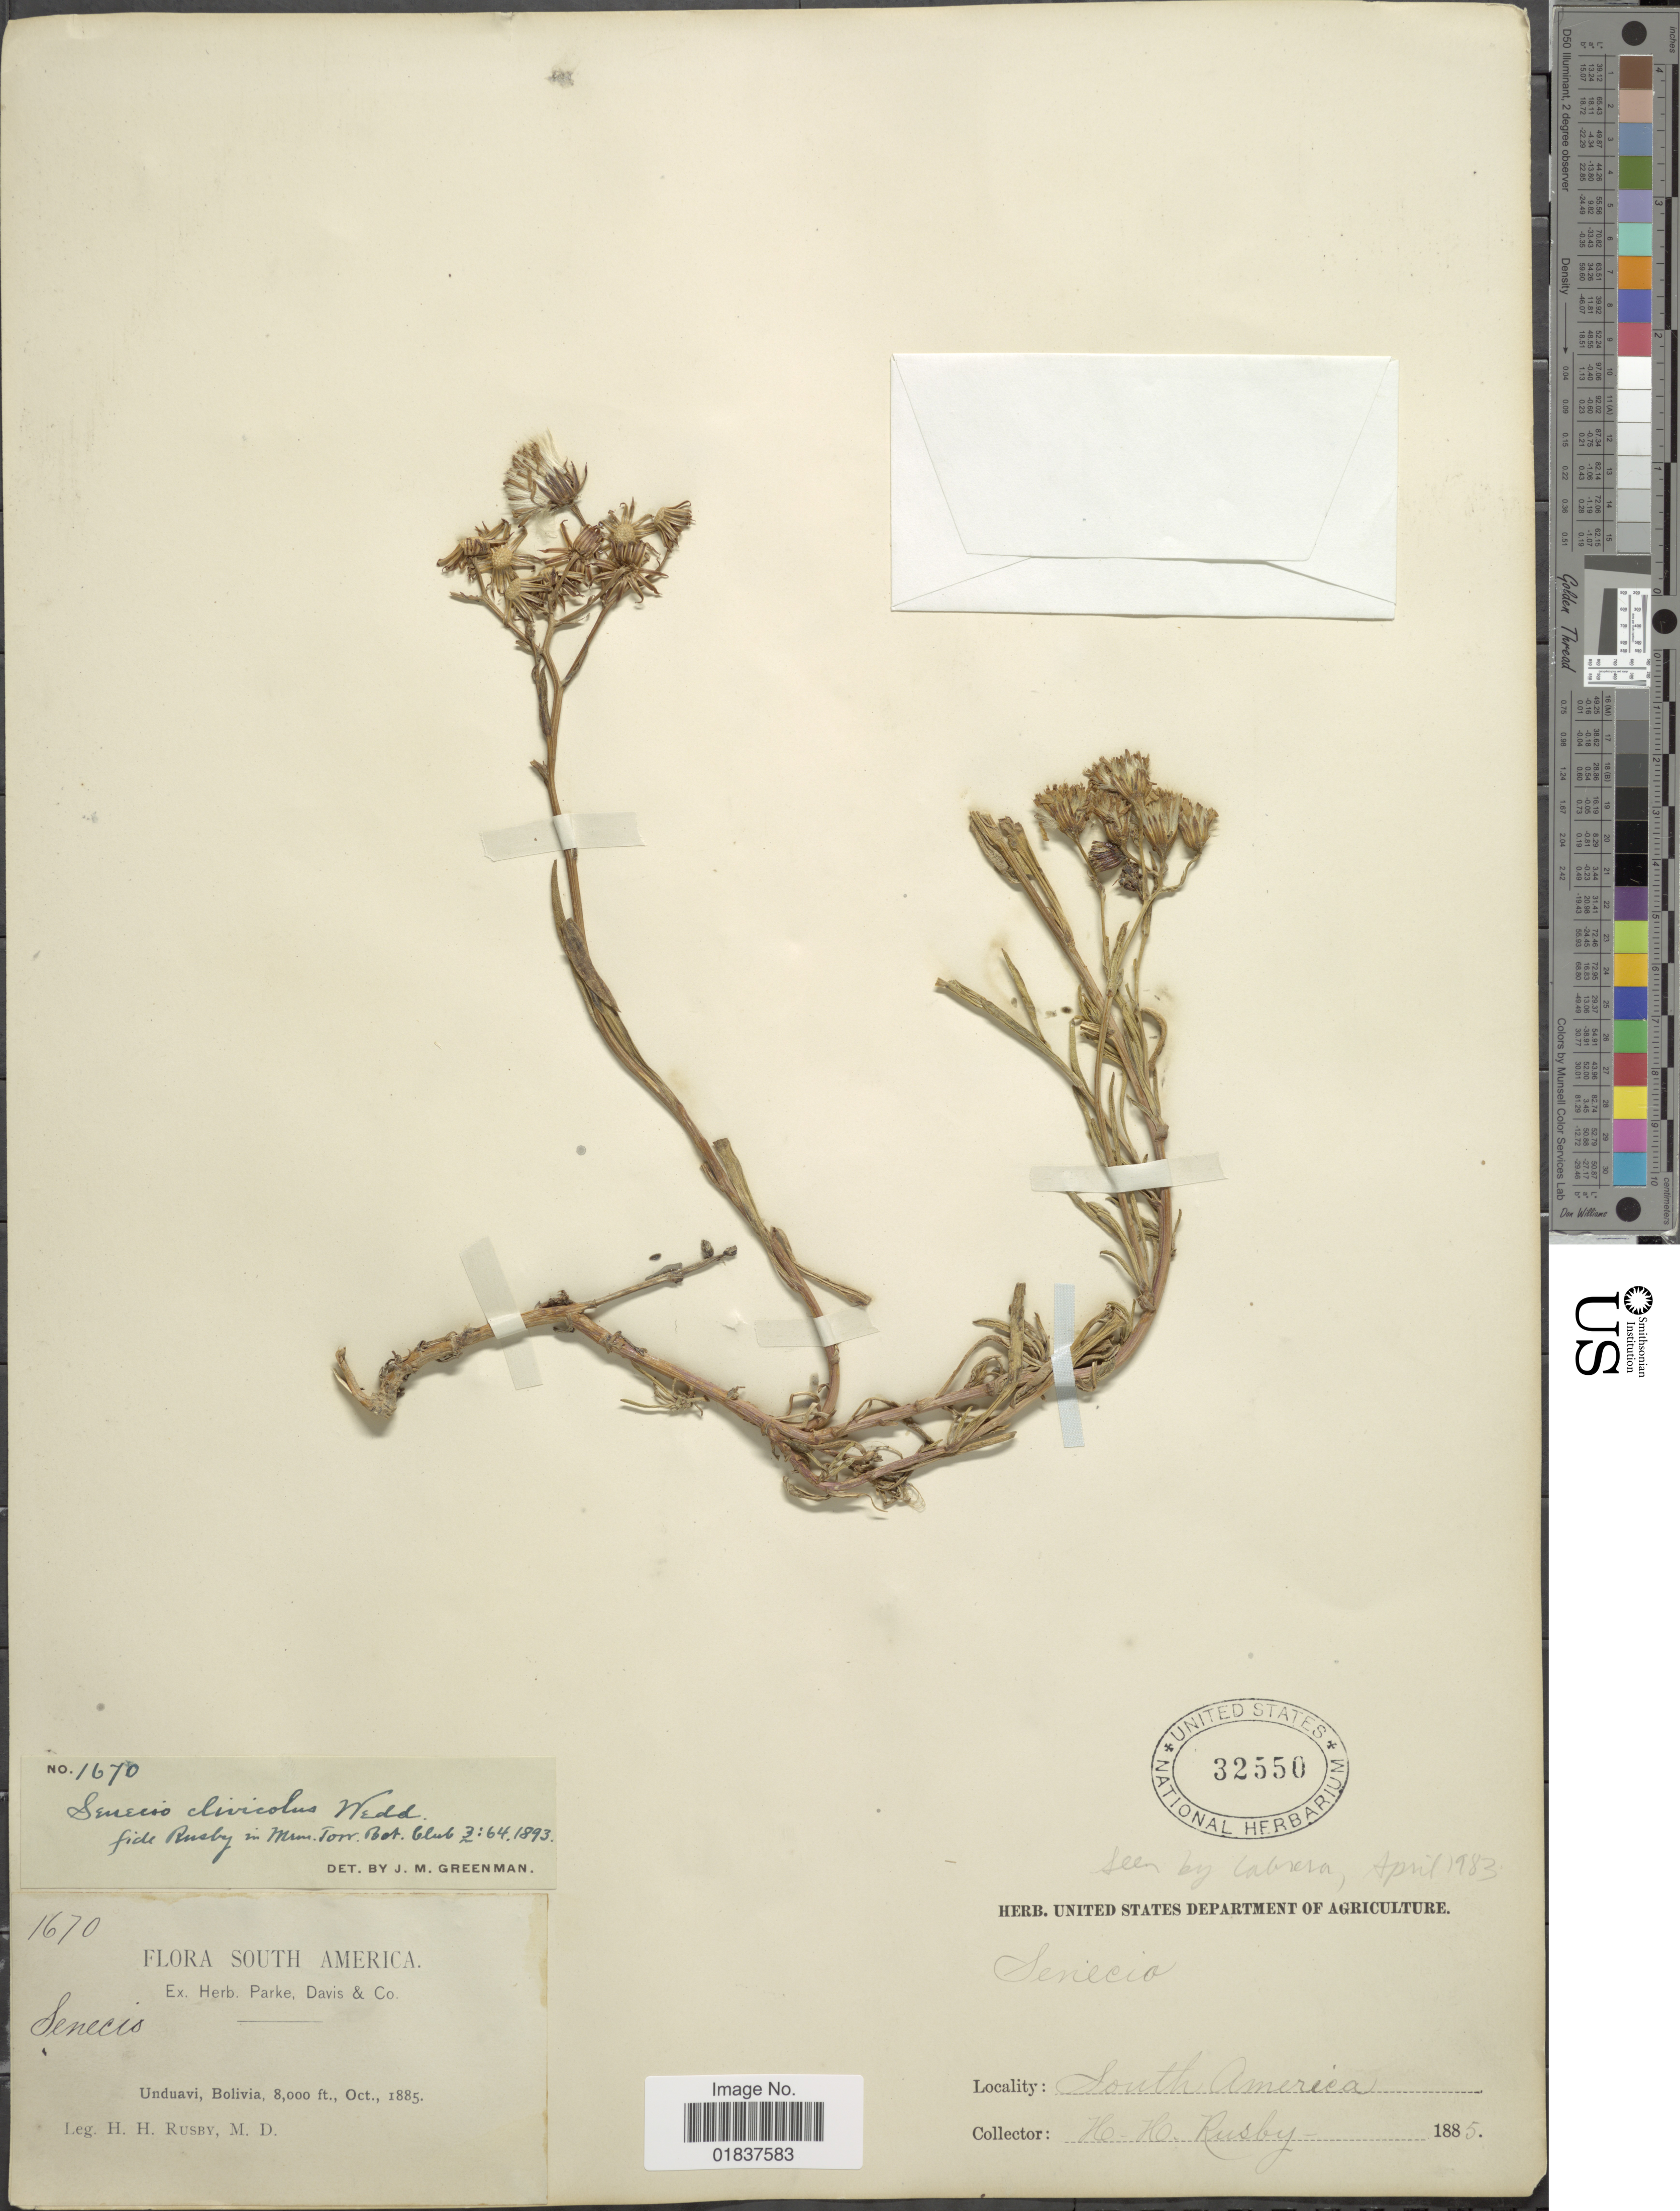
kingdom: Plantae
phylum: Tracheophyta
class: Magnoliopsida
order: Asterales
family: Asteraceae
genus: Senecio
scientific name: Senecio clivicola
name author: Wedd.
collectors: H. H. Rusby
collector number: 1670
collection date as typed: Oct., 1885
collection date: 1885-10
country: Bolivia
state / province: La Paz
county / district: Nor Yungas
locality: Unduavi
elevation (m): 2438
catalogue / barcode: US 32550